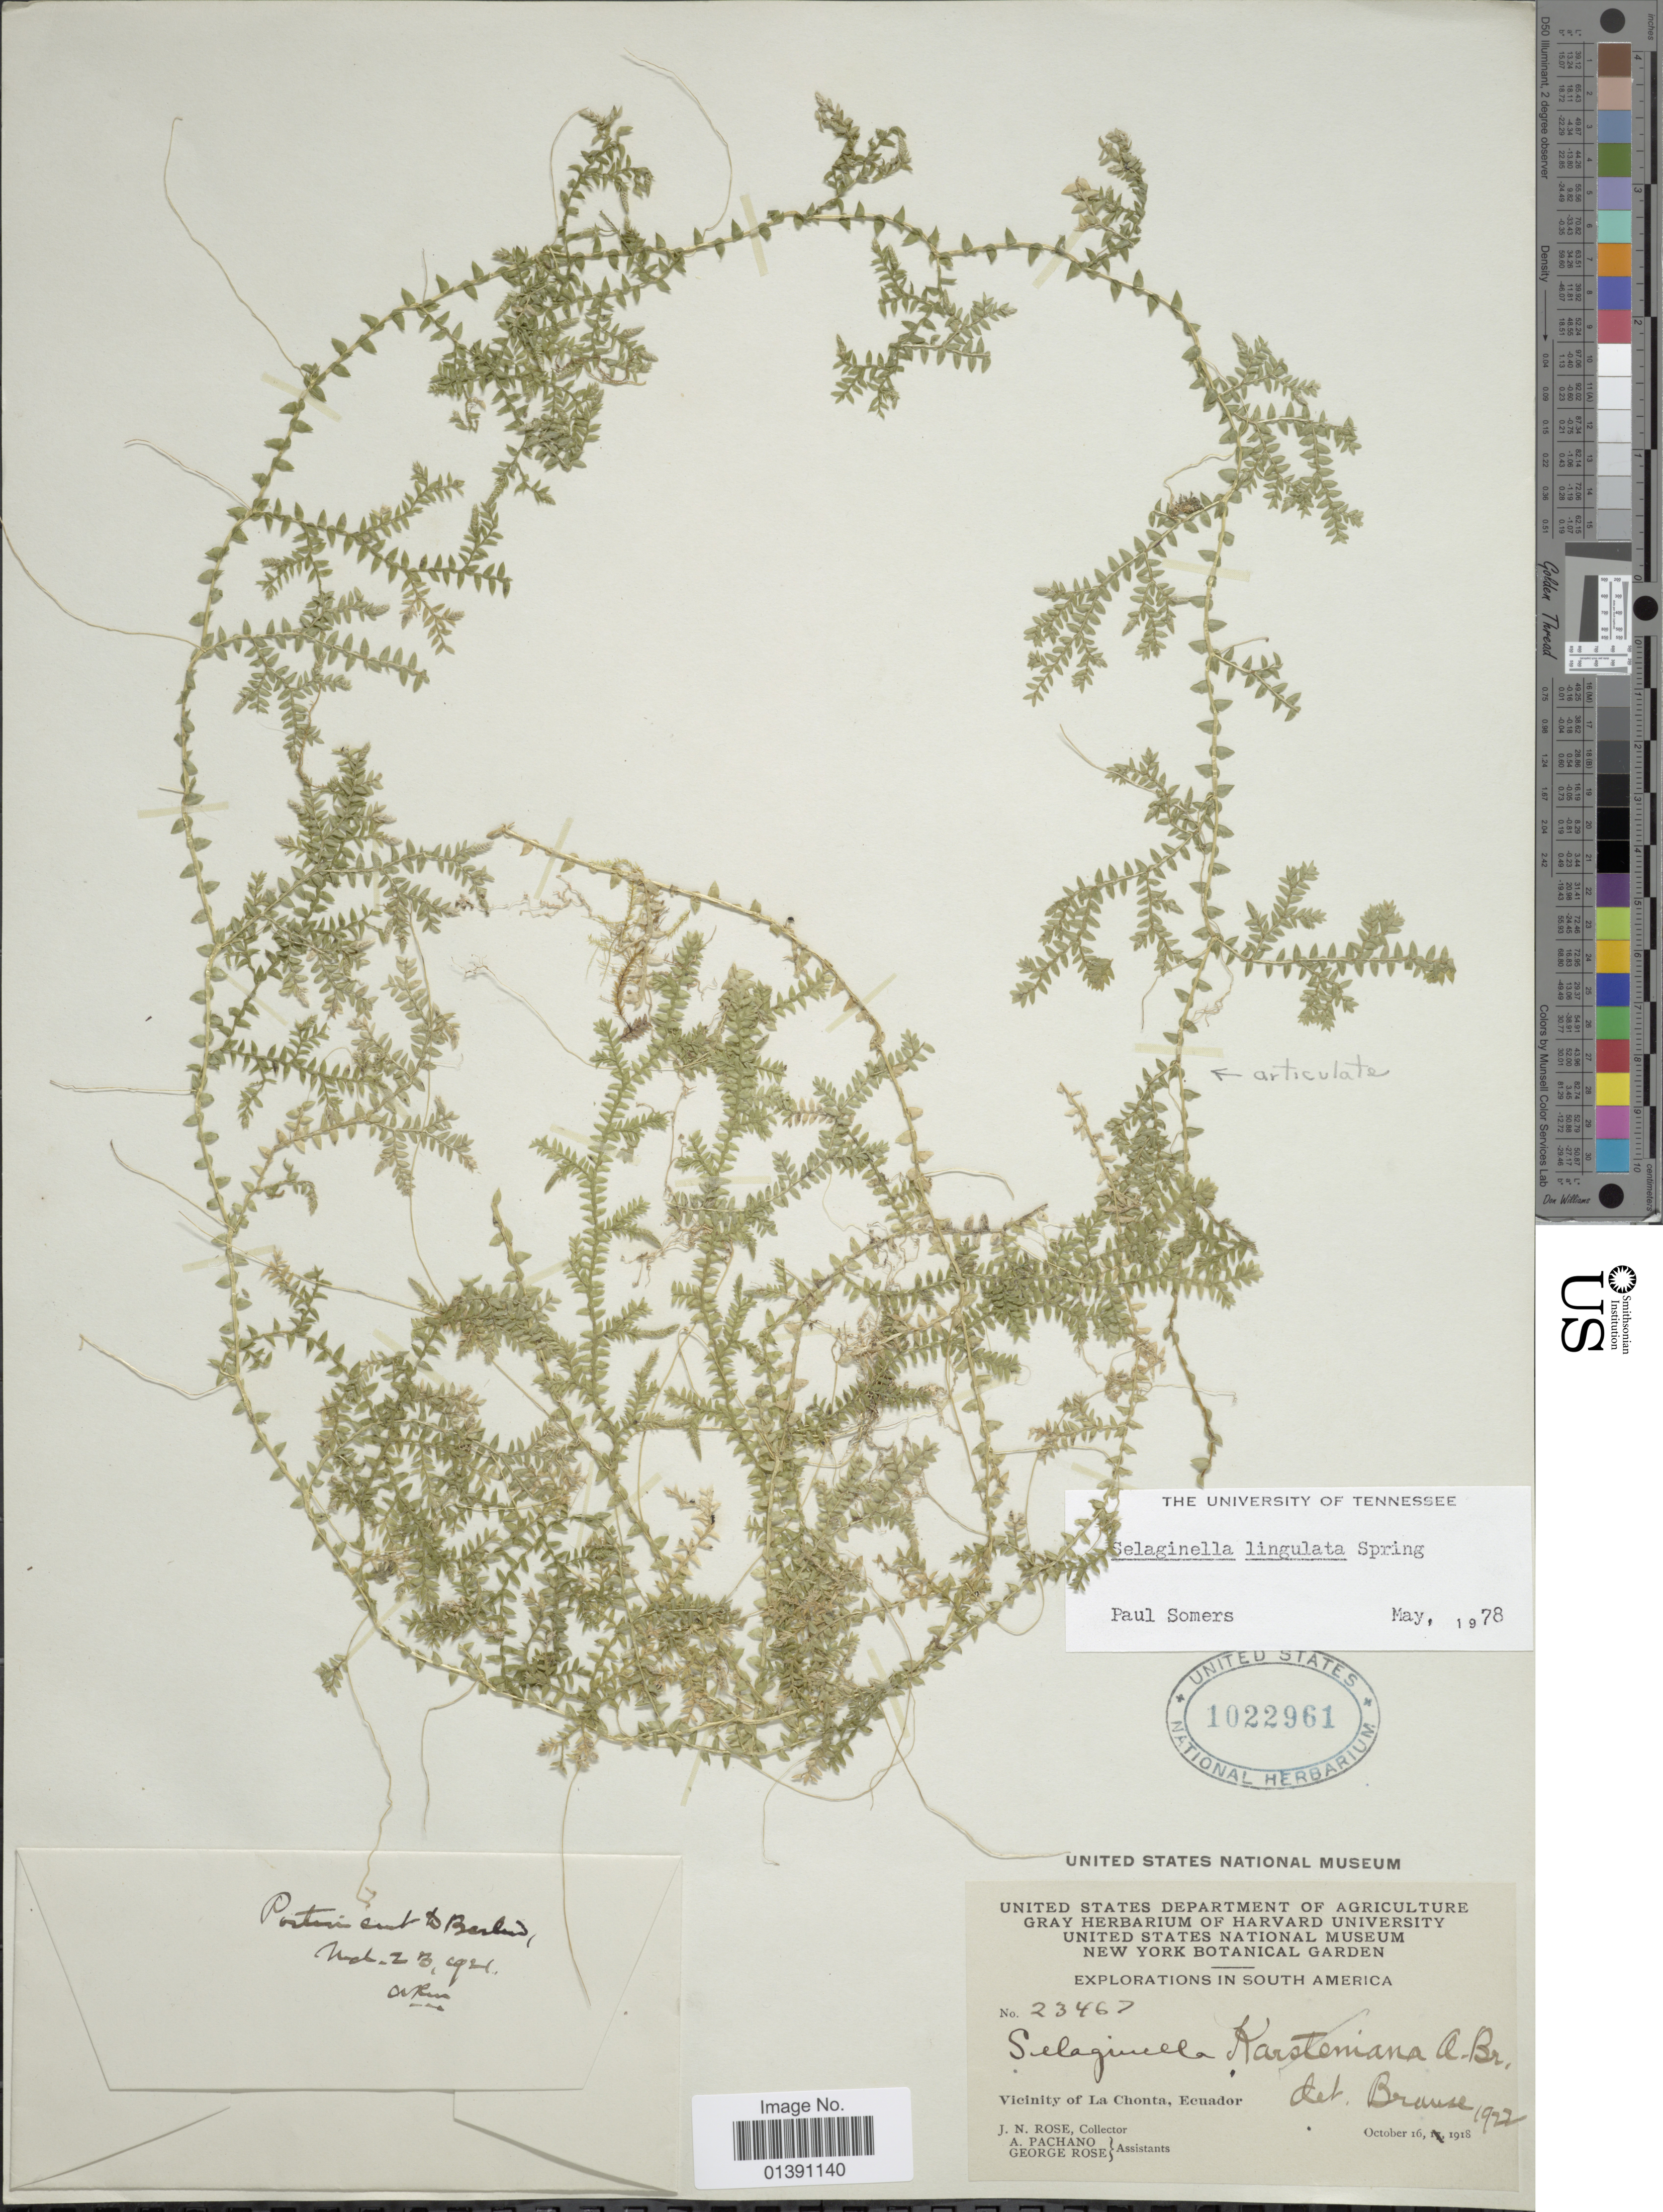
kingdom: Plantae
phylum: Tracheophyta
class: Lycopodiopsida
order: Selaginellales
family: Selaginellaceae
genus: Selaginella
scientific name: Selaginella lingulata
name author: Spring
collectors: J. N. Rose, A. Pachano & G. Rose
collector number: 23467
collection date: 1918-10-16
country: Ecuador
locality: Vicinity of La Chonta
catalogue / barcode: US 1022961